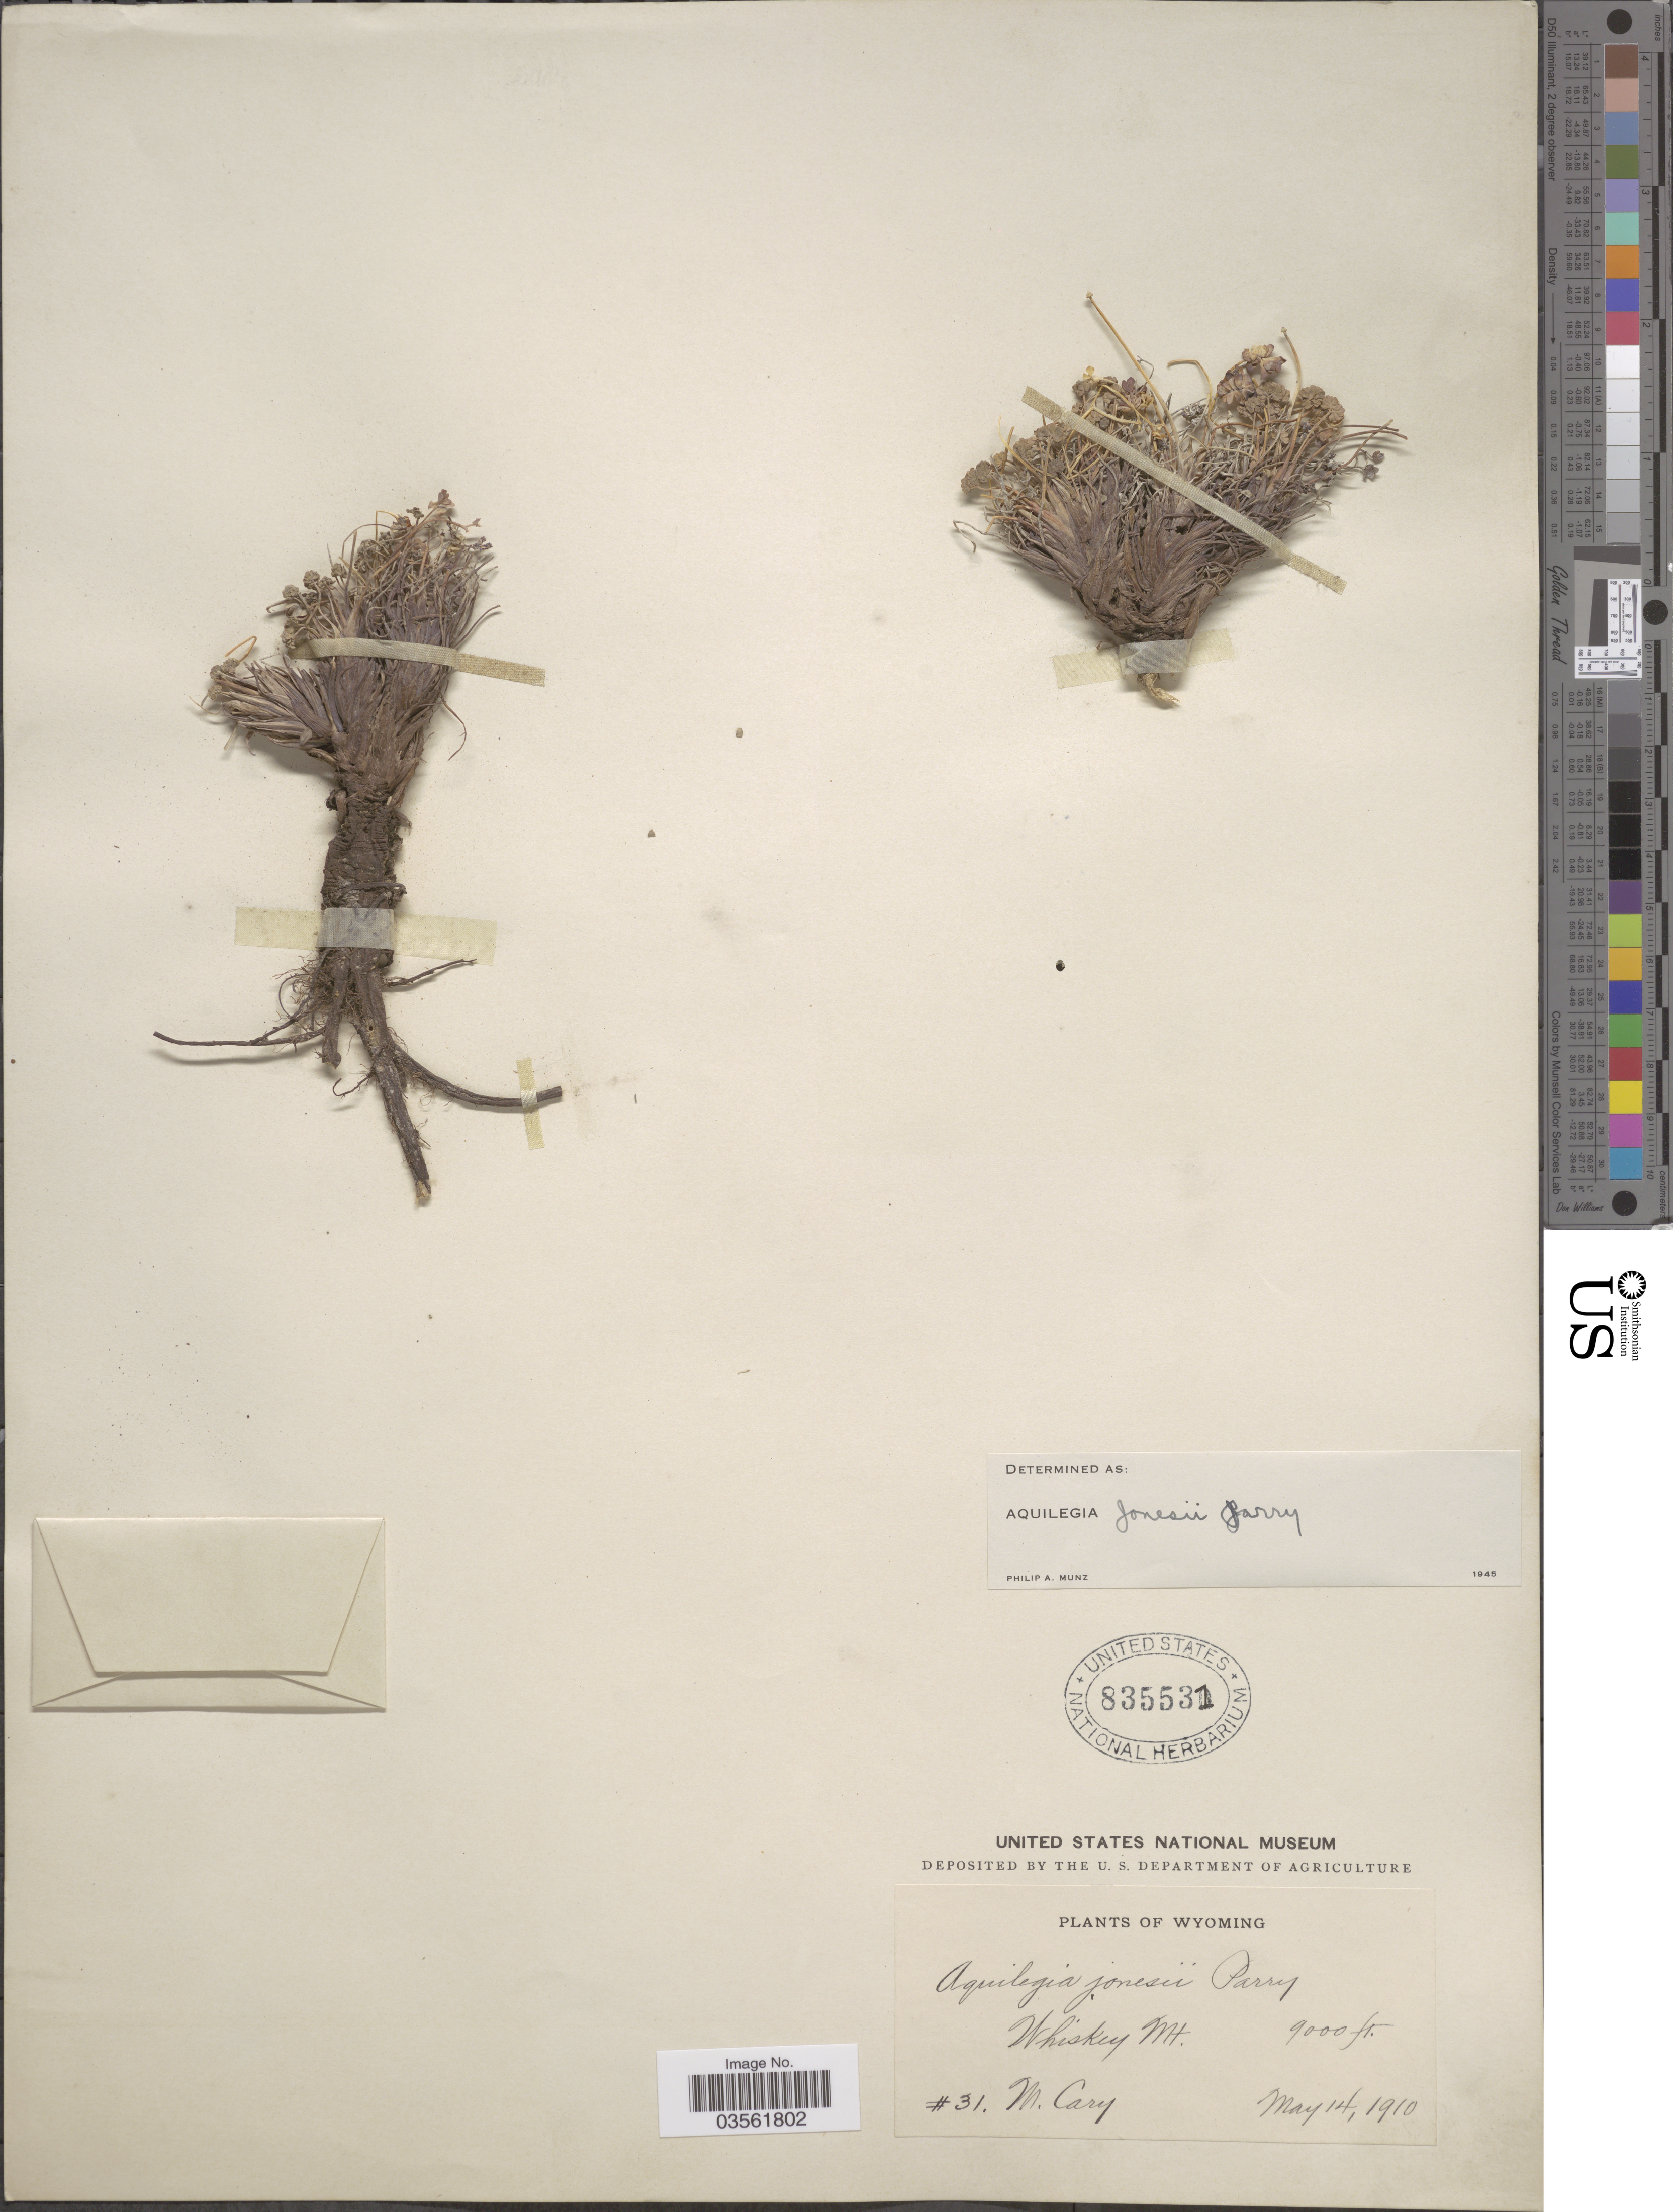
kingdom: Plantae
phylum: Tracheophyta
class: Magnoliopsida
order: Ranunculales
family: Ranunculaceae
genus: Aquilegia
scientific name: Aquilegia jonesii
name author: Parry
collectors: M. Cary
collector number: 31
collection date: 1910-05-14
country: United States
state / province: Wyoming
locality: Whiskey Mt.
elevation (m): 2743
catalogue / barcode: US 835531